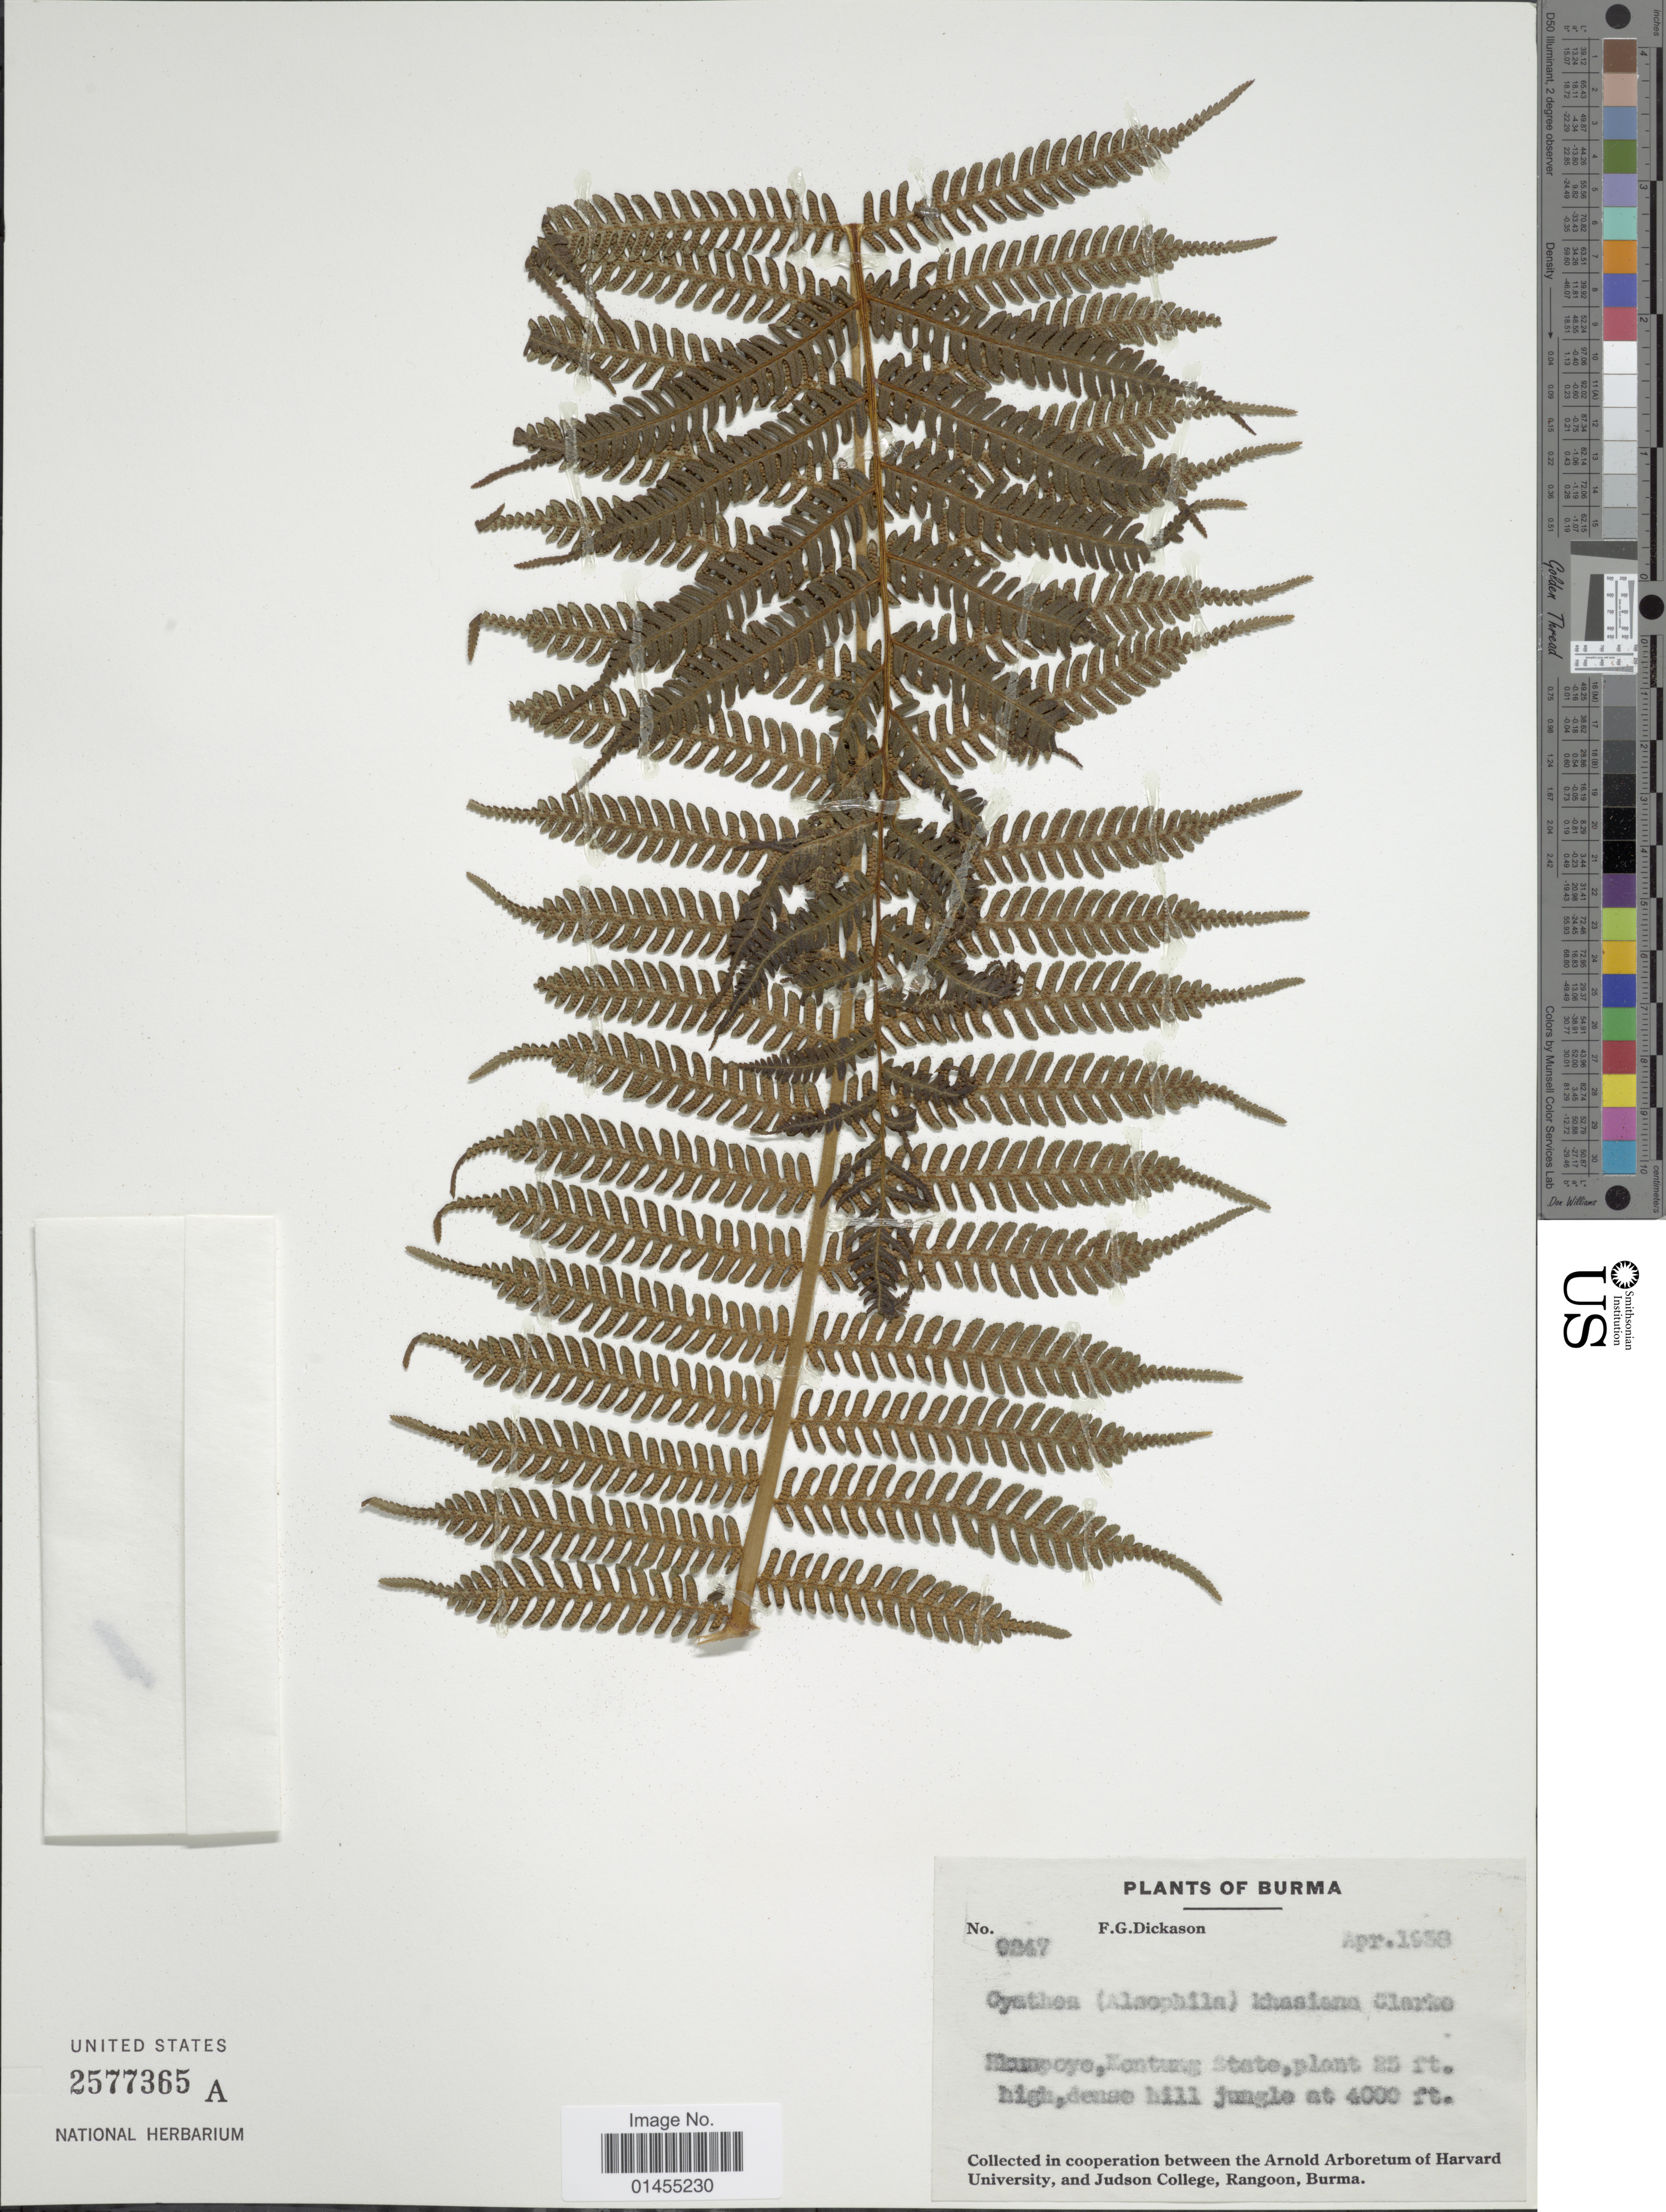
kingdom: Plantae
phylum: Tracheophyta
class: Polypodiopsida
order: Cyatheales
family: Cyatheaceae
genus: Alsophila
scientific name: Alsophila khaysana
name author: Moore ex Kuhn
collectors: F. Dickason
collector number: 9247*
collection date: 1938-05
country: Myanmar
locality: Burma, Flamepe, kontura state. [interpreted]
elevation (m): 1219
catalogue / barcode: US 2577365A